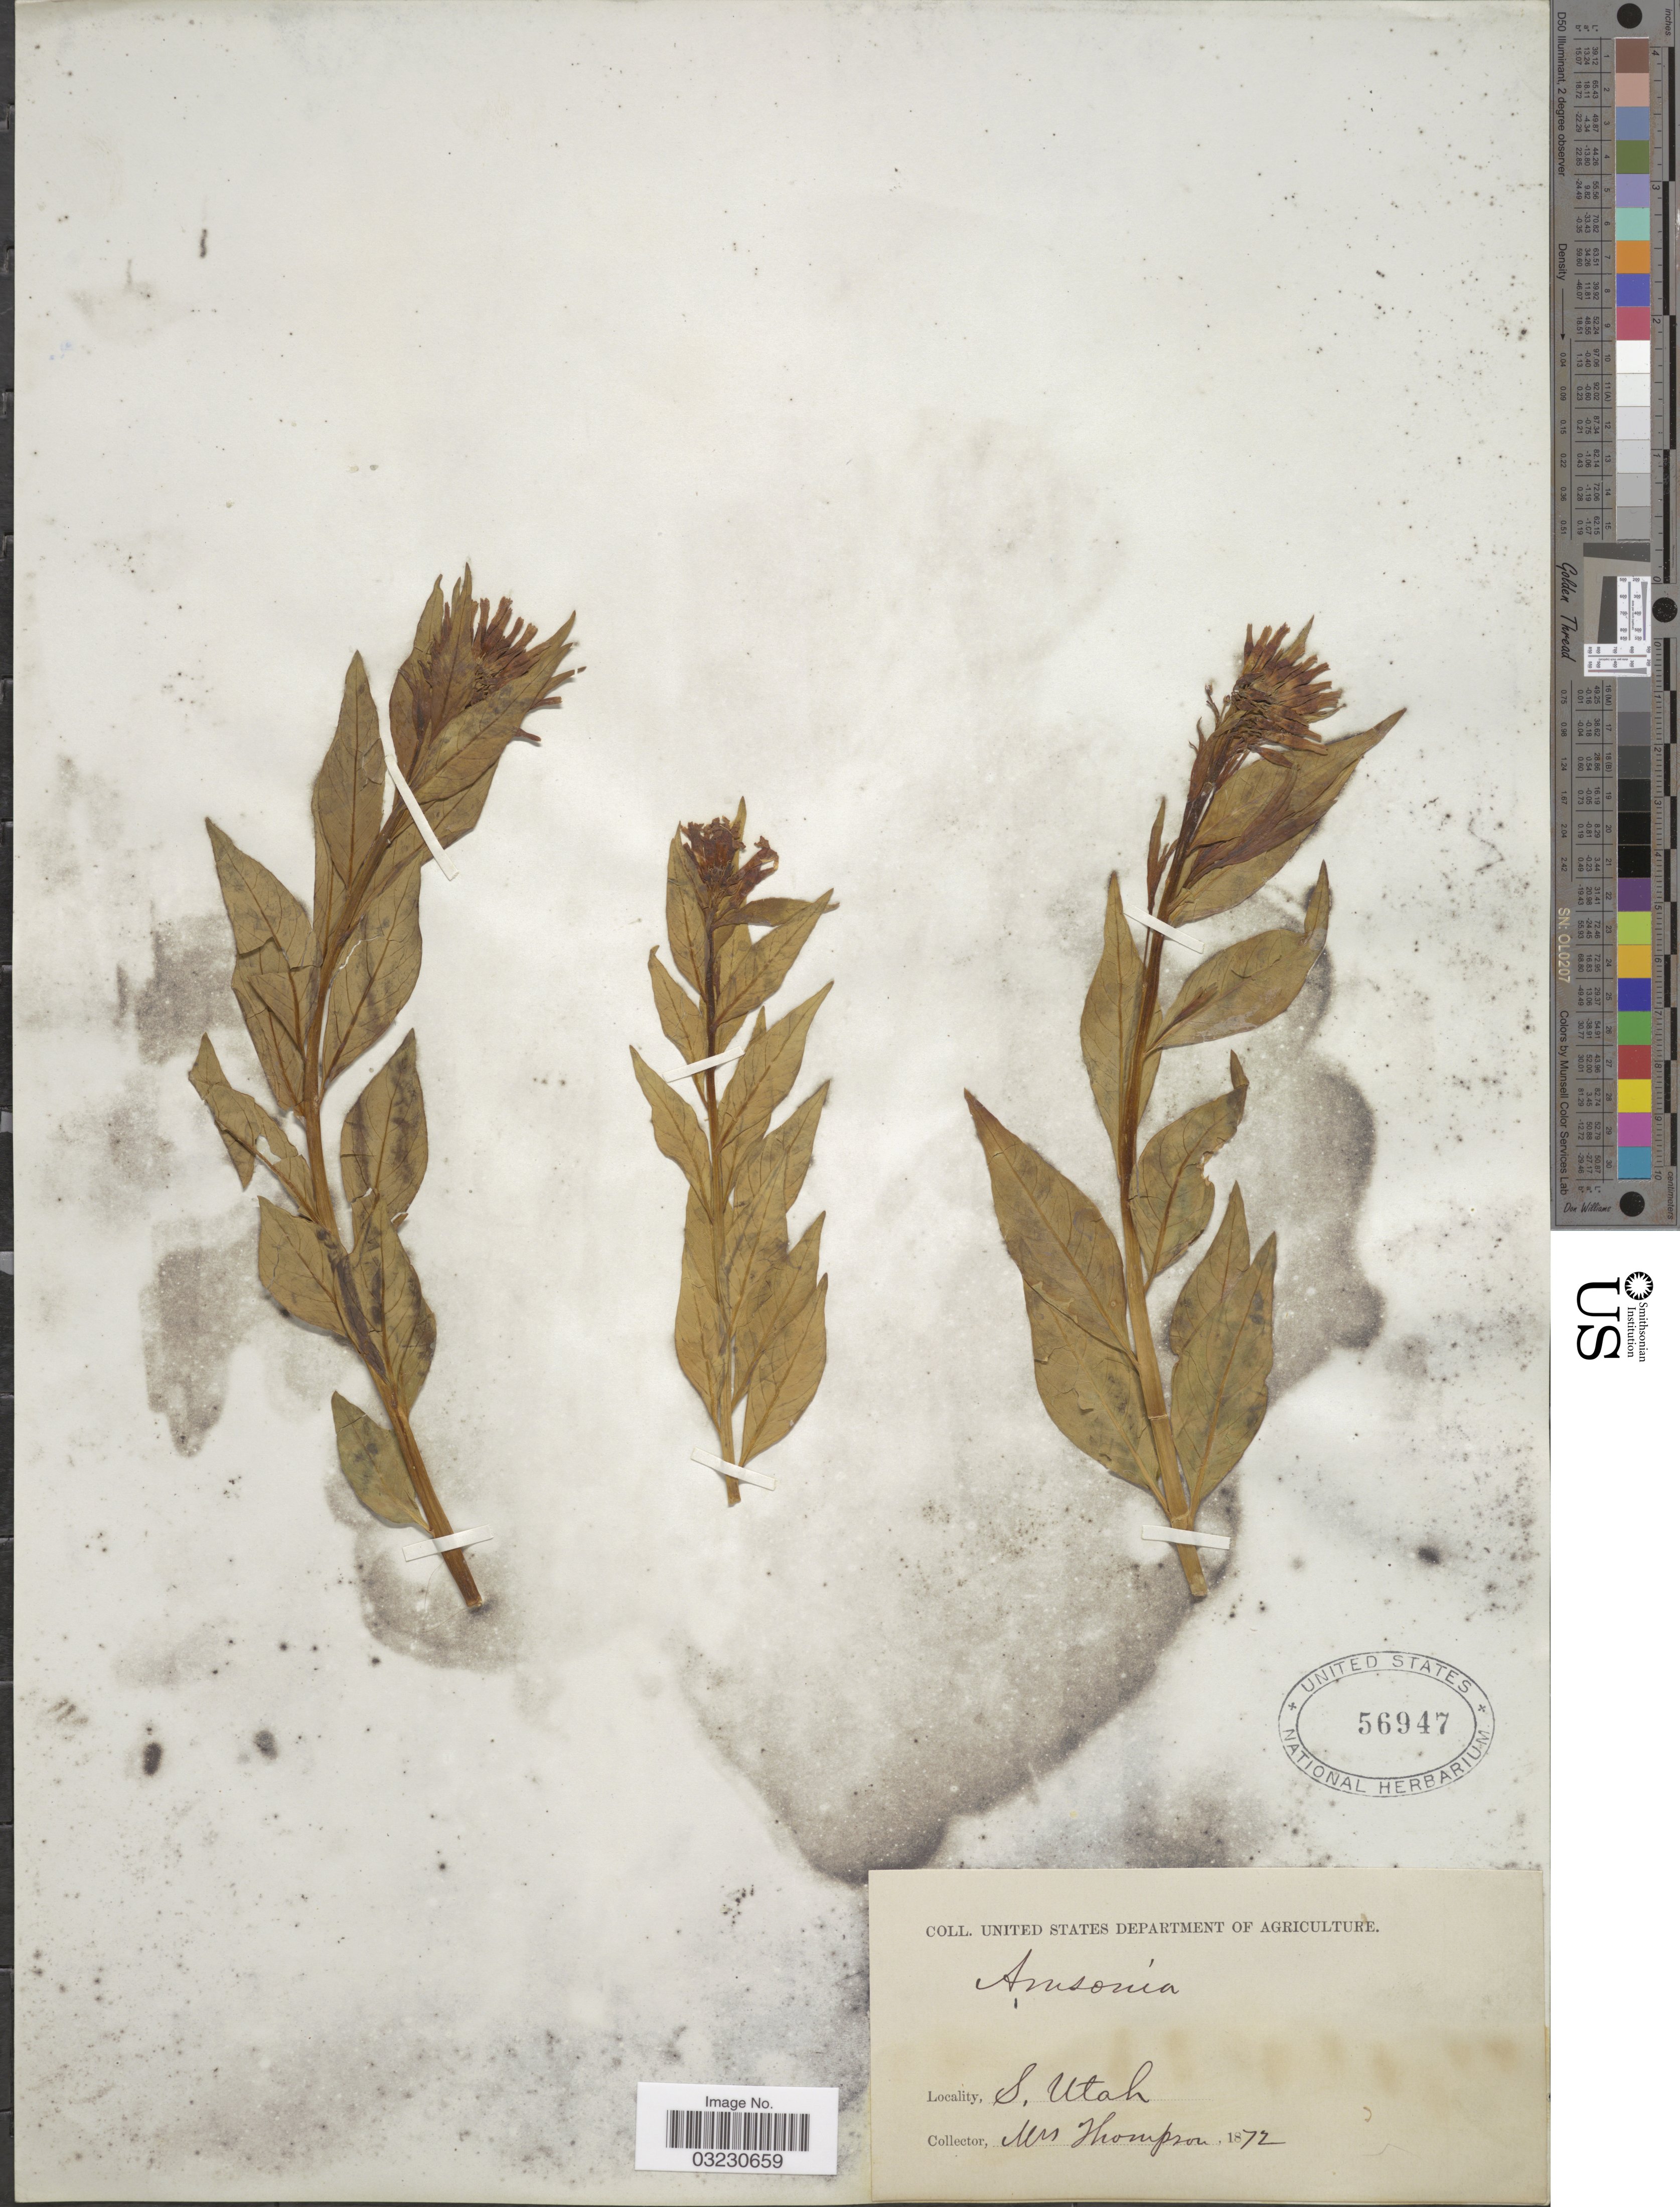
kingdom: Plantae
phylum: Tracheophyta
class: Magnoliopsida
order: Gentianales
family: Apocynaceae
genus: Amsonia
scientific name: Amsonia sp.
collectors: Thompson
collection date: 1872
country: United States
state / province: Utah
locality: S. Utah.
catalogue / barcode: US 56947